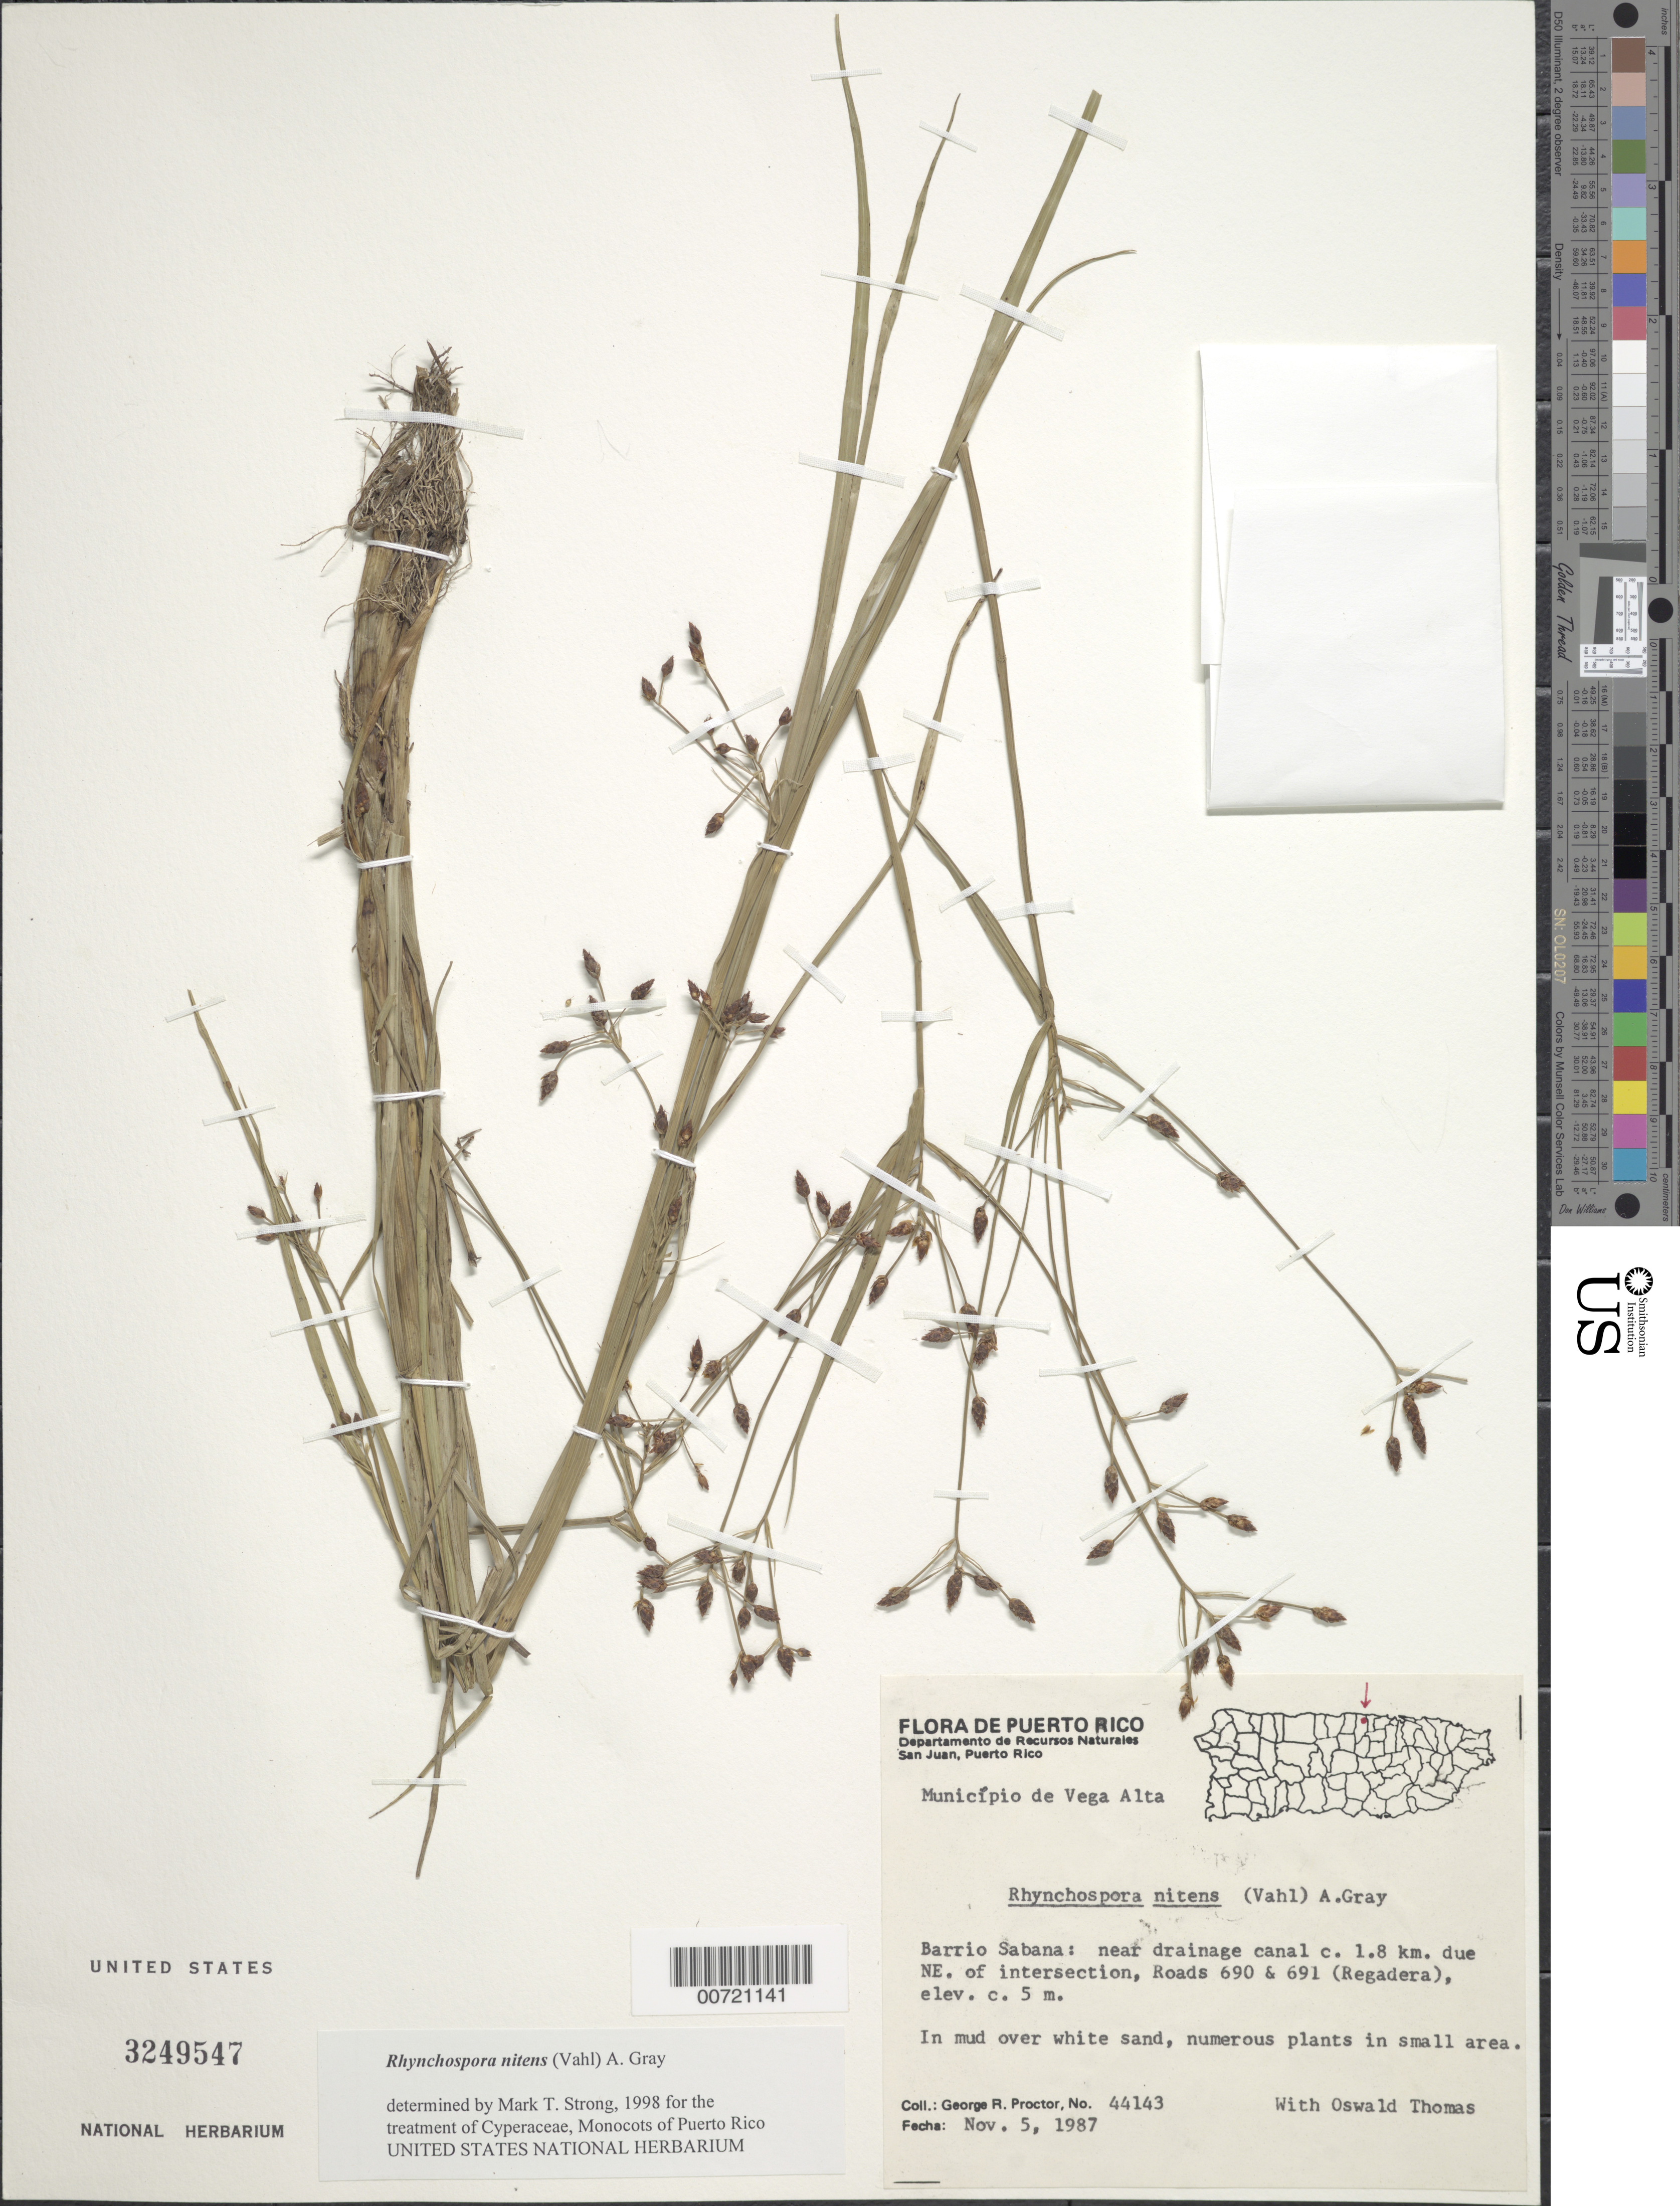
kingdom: Plantae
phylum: Tracheophyta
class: Liliopsida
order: Poales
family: Cyperaceae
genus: Rhynchospora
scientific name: Rhynchospora nitens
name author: (Vahl) A. Gray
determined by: Strong, M. T., (US), Smithsonian Institution - National Museum of Natural History (UNITED STATES)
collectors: G. R. Proctor & O. Thomas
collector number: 44143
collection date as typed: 05 Nov 1987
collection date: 1987-11-05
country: Puerto Rico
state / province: Vega Alta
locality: Vega Alta: Barrio Sabana, near drainage canal, ca. 1.8 km due NE of jct. Rds. 690 and 691 (Regadera).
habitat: In mud over white sand.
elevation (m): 5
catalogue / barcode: US 3249547